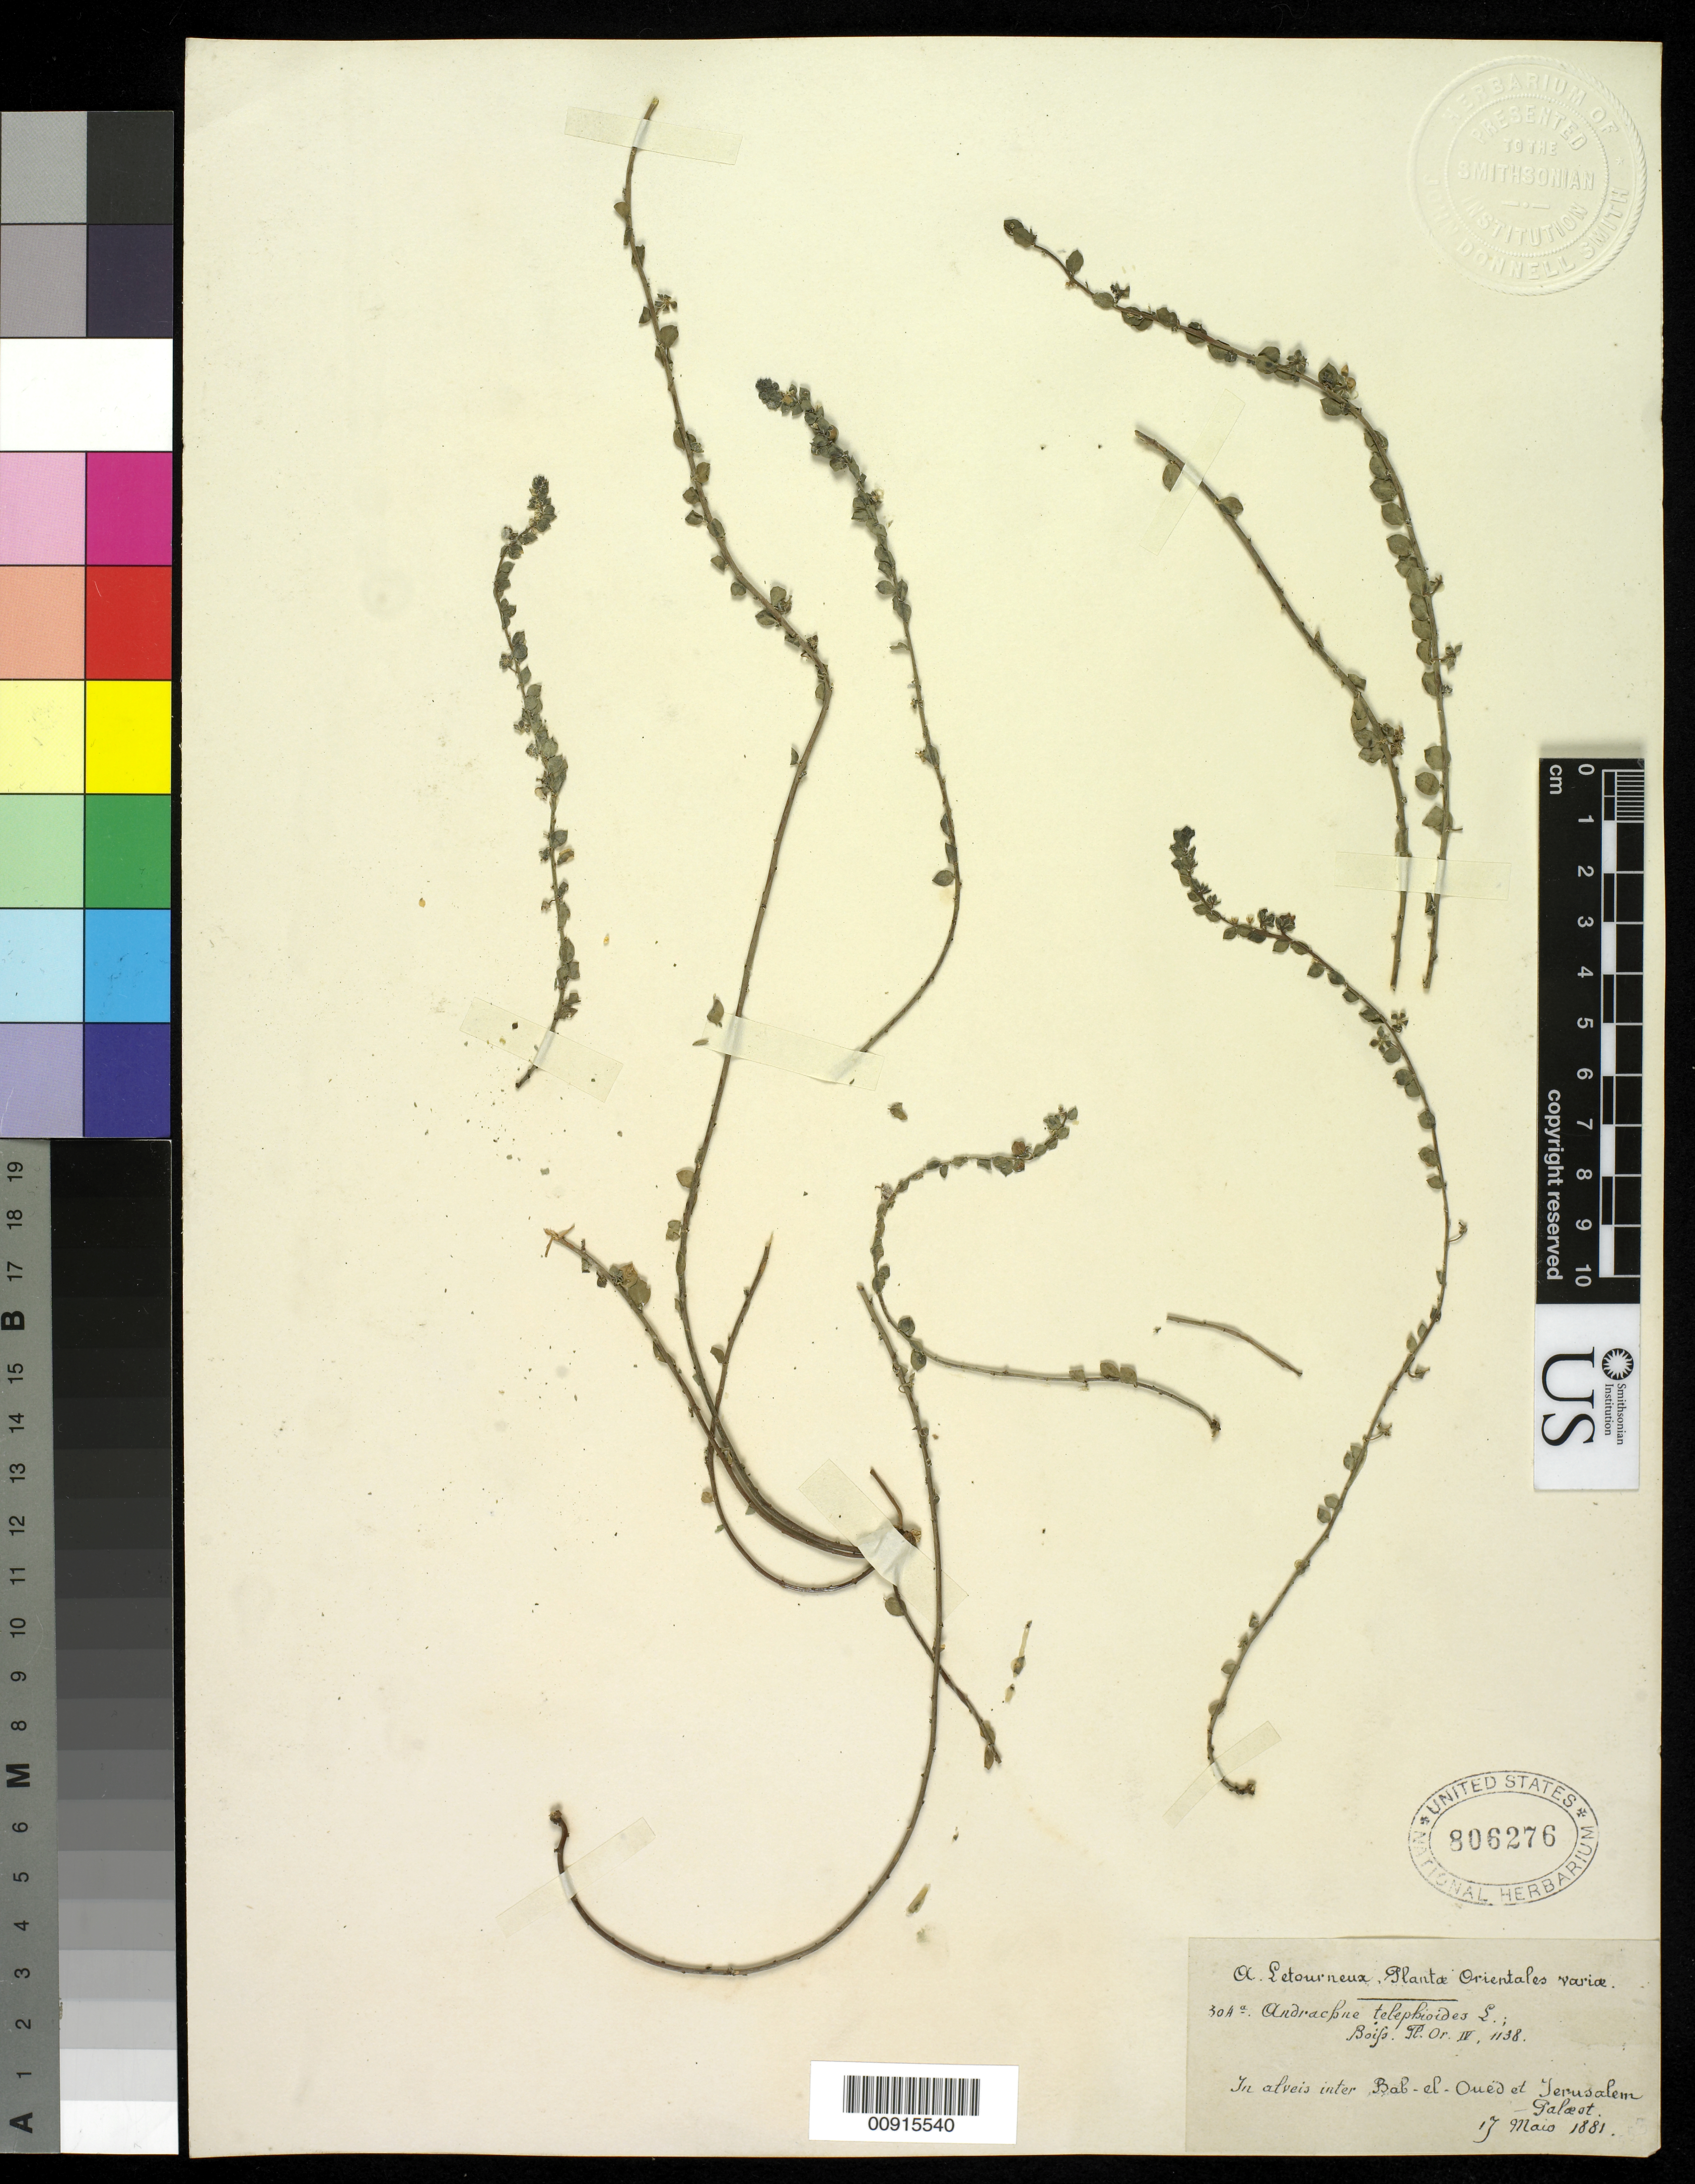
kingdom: Plantae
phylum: Tracheophyta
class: Magnoliopsida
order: Malpighiales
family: Phyllanthaceae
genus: Andrachne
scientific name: Andrachne telephioides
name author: L.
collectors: A. Letourneux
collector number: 304a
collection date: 1881-05-17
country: Israel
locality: between Bab-el-Oued and Jerusalem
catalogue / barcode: US 806276